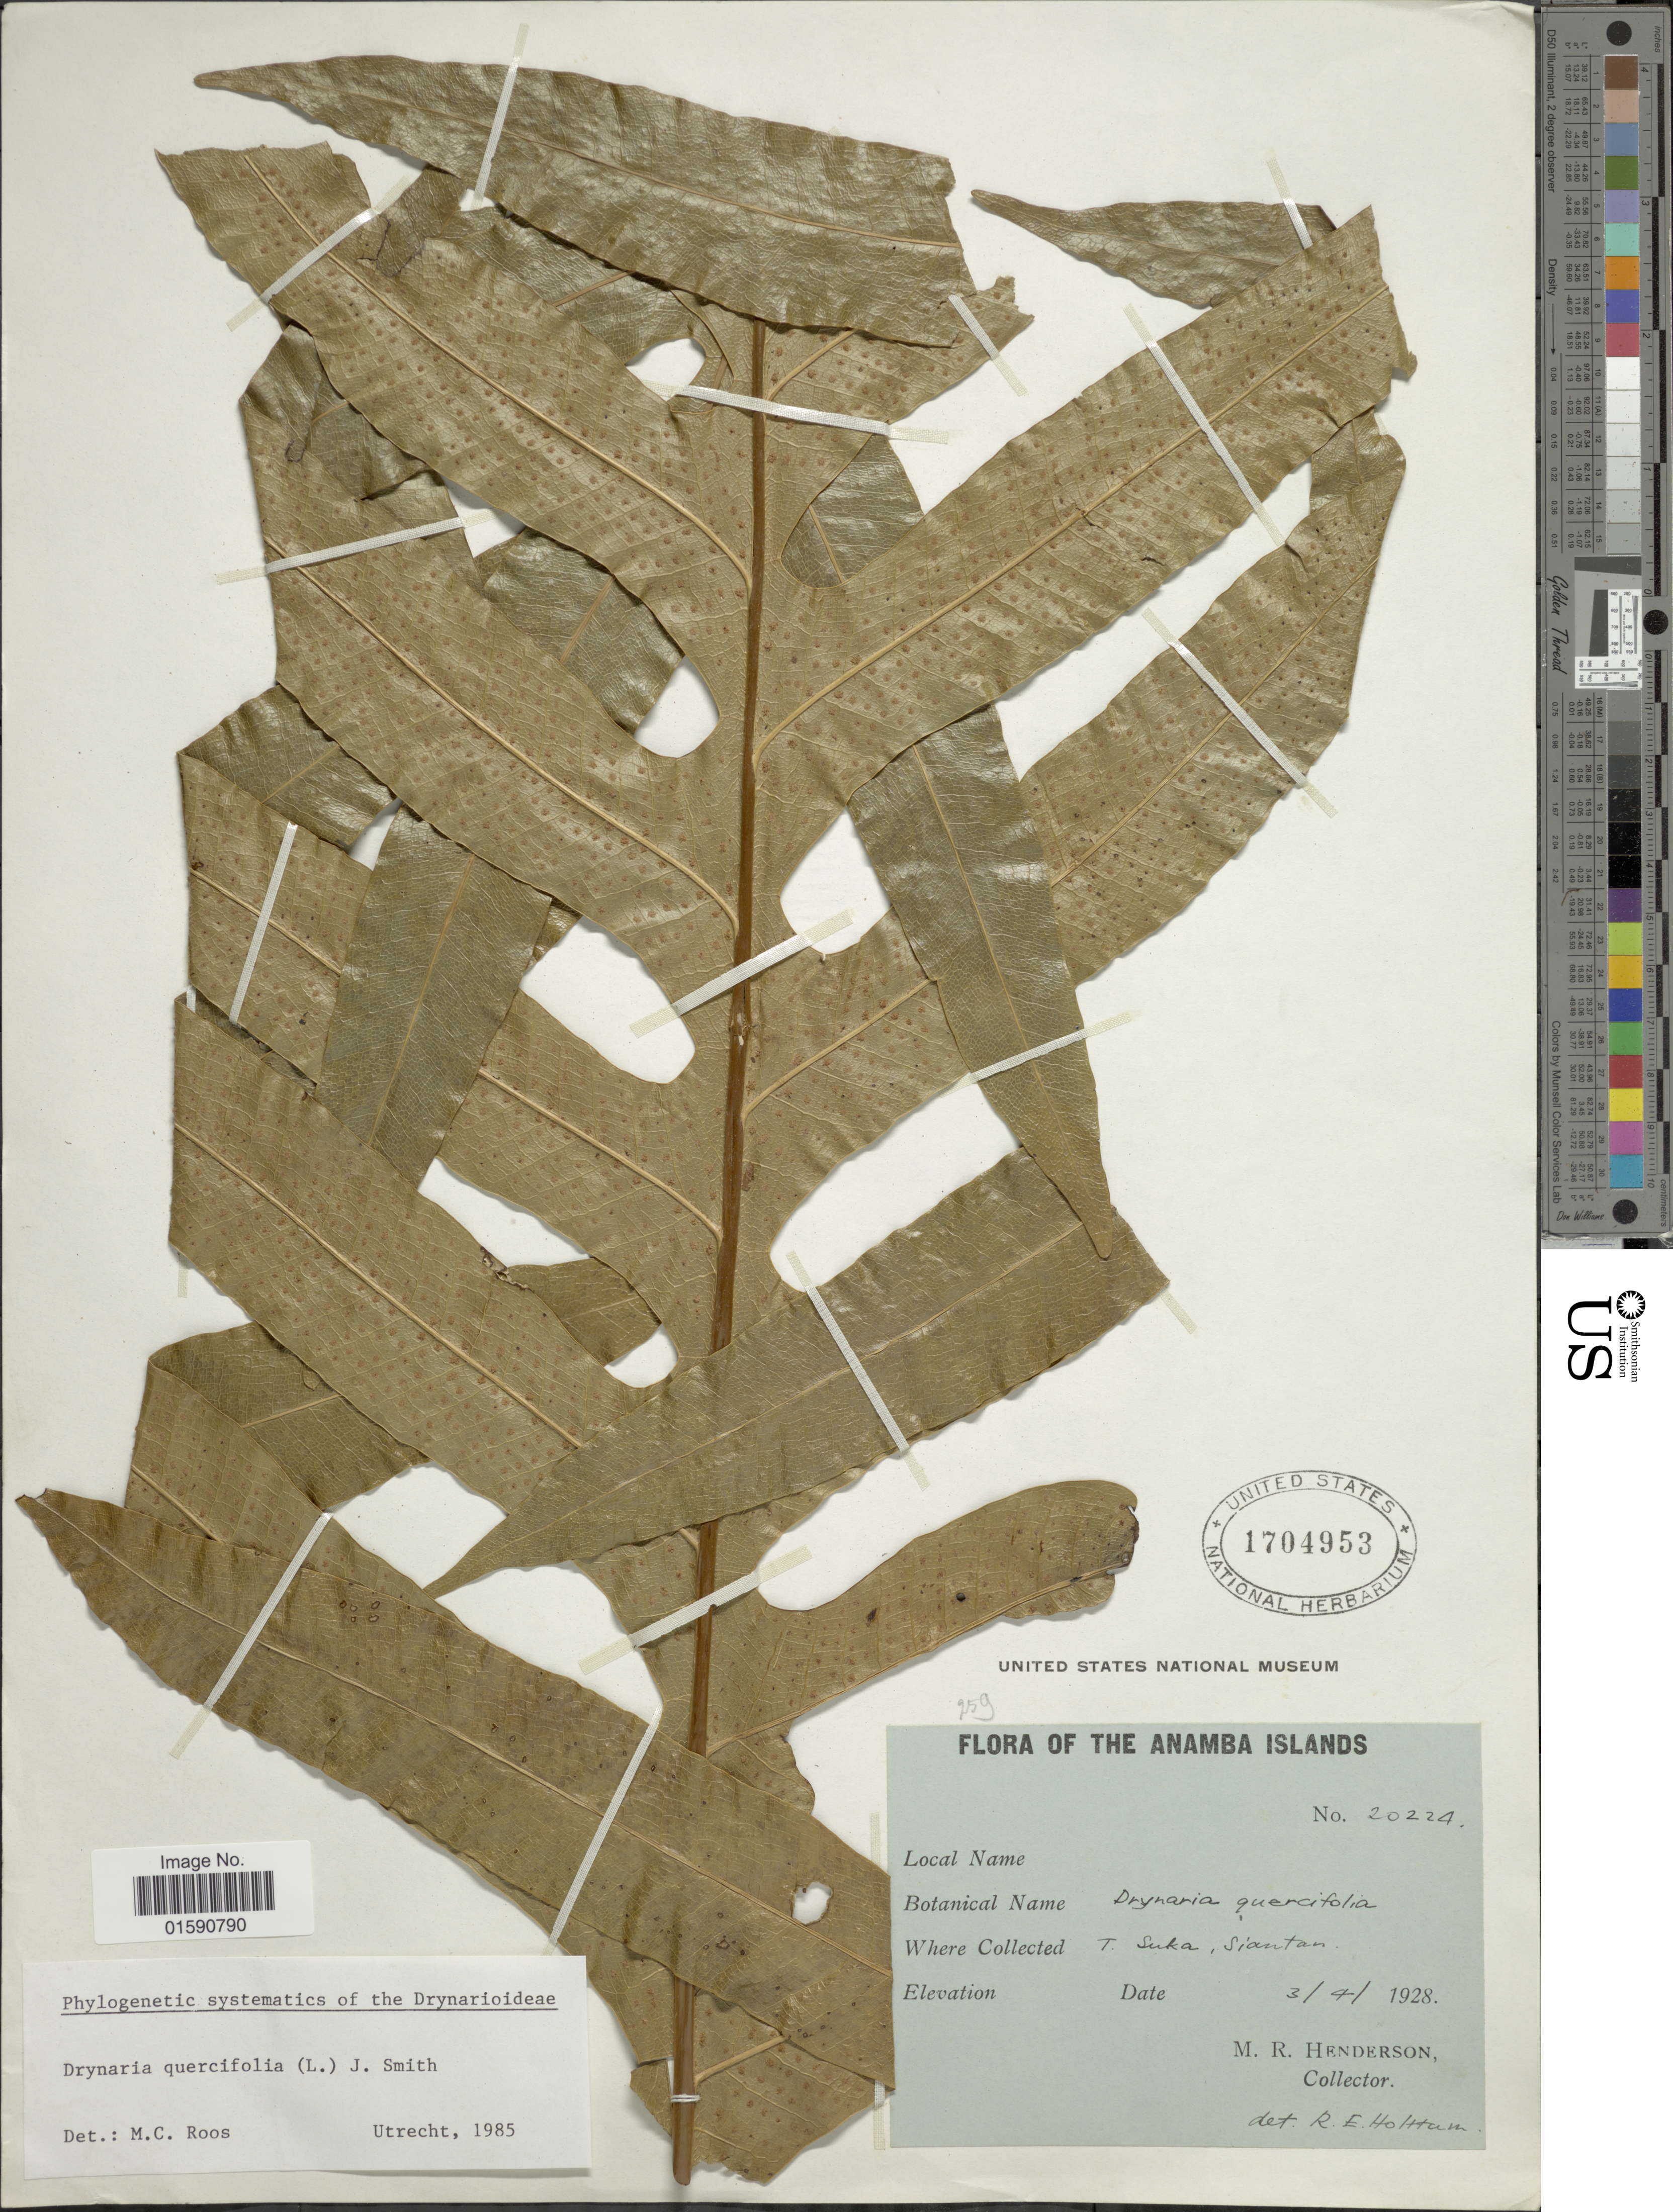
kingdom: Plantae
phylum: Tracheophyta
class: Polypodiopsida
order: Polypodiales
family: Polypodiaceae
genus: Drynaria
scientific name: Drynaria quercifolia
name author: (L.) J. Sm.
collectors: M. Henderson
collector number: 20224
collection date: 1928-04-03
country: Indonesia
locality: T. Suka, Sjantan, The Anamba Islands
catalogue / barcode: US 1704953